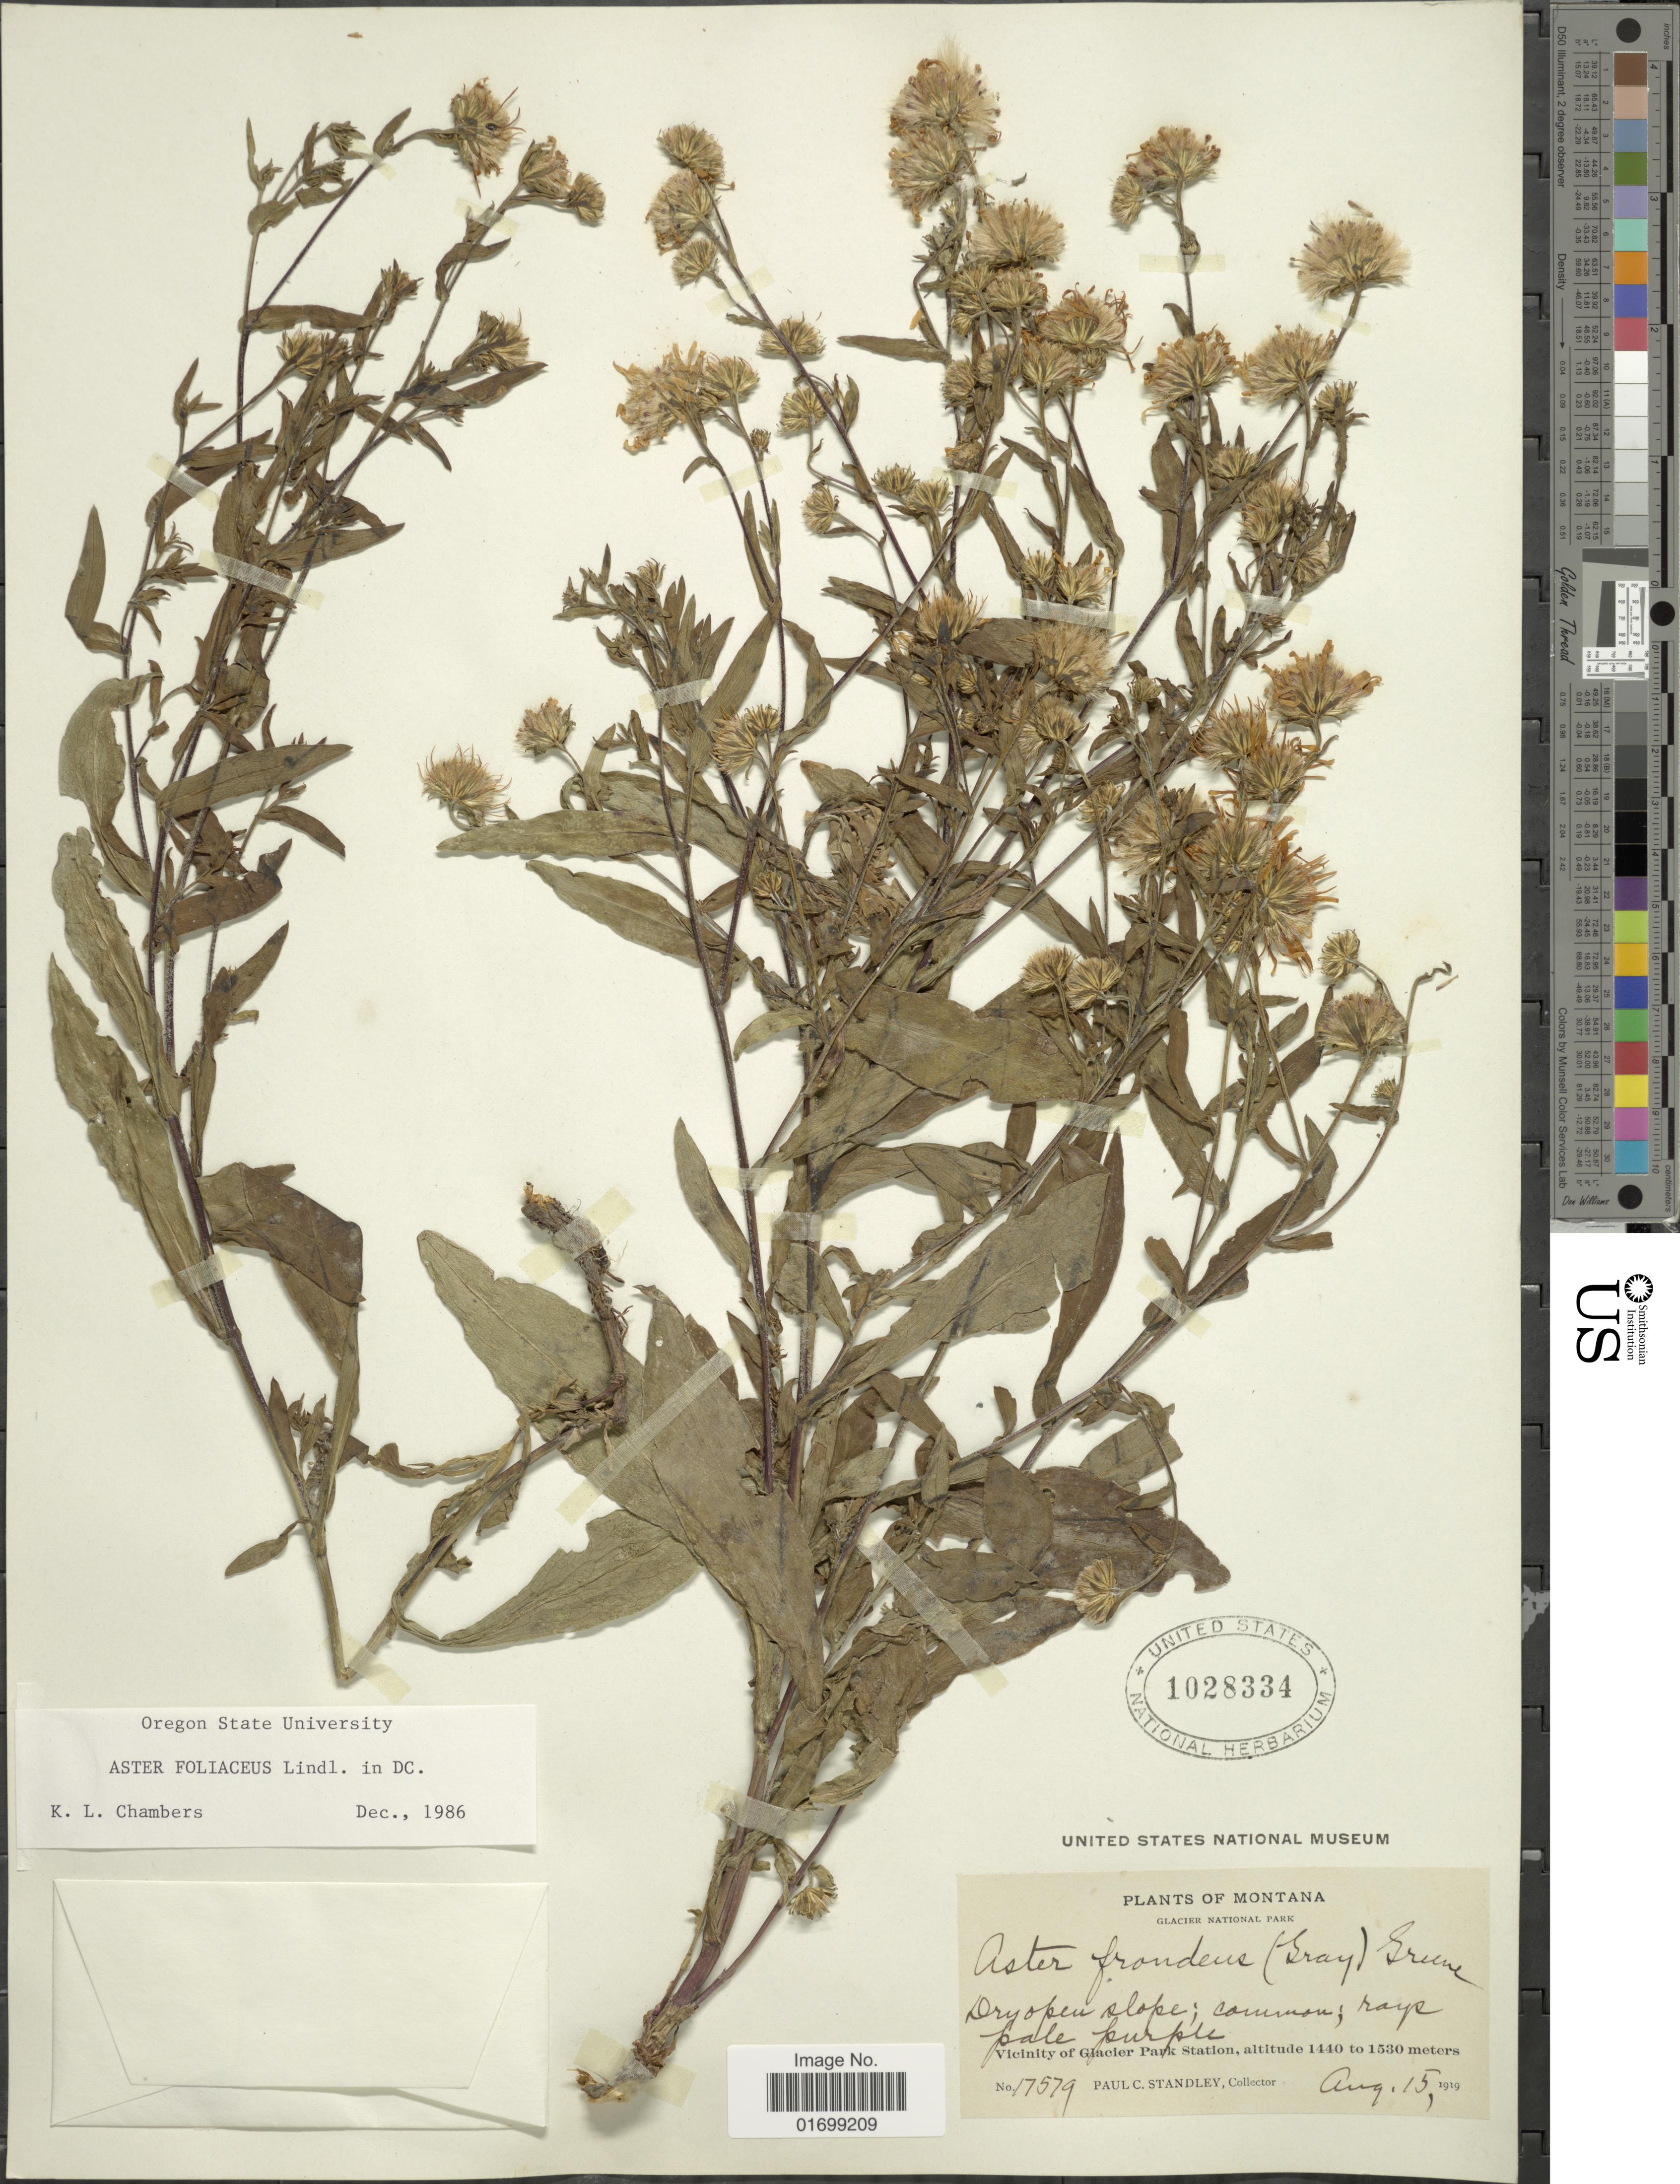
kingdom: Plantae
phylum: Tracheophyta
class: Magnoliopsida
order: Asterales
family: Asteraceae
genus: Symphyotrichum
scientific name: Symphyotrichum foliaceum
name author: (Lindl. ex DC.) G.L. Nesom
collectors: P. C. Standley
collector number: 17579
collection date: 1919-08-15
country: United States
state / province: Montana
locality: Glacier National Park, dry open slope, common, vicinity of Glacier Park Station.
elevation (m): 1440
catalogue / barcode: US 1028334